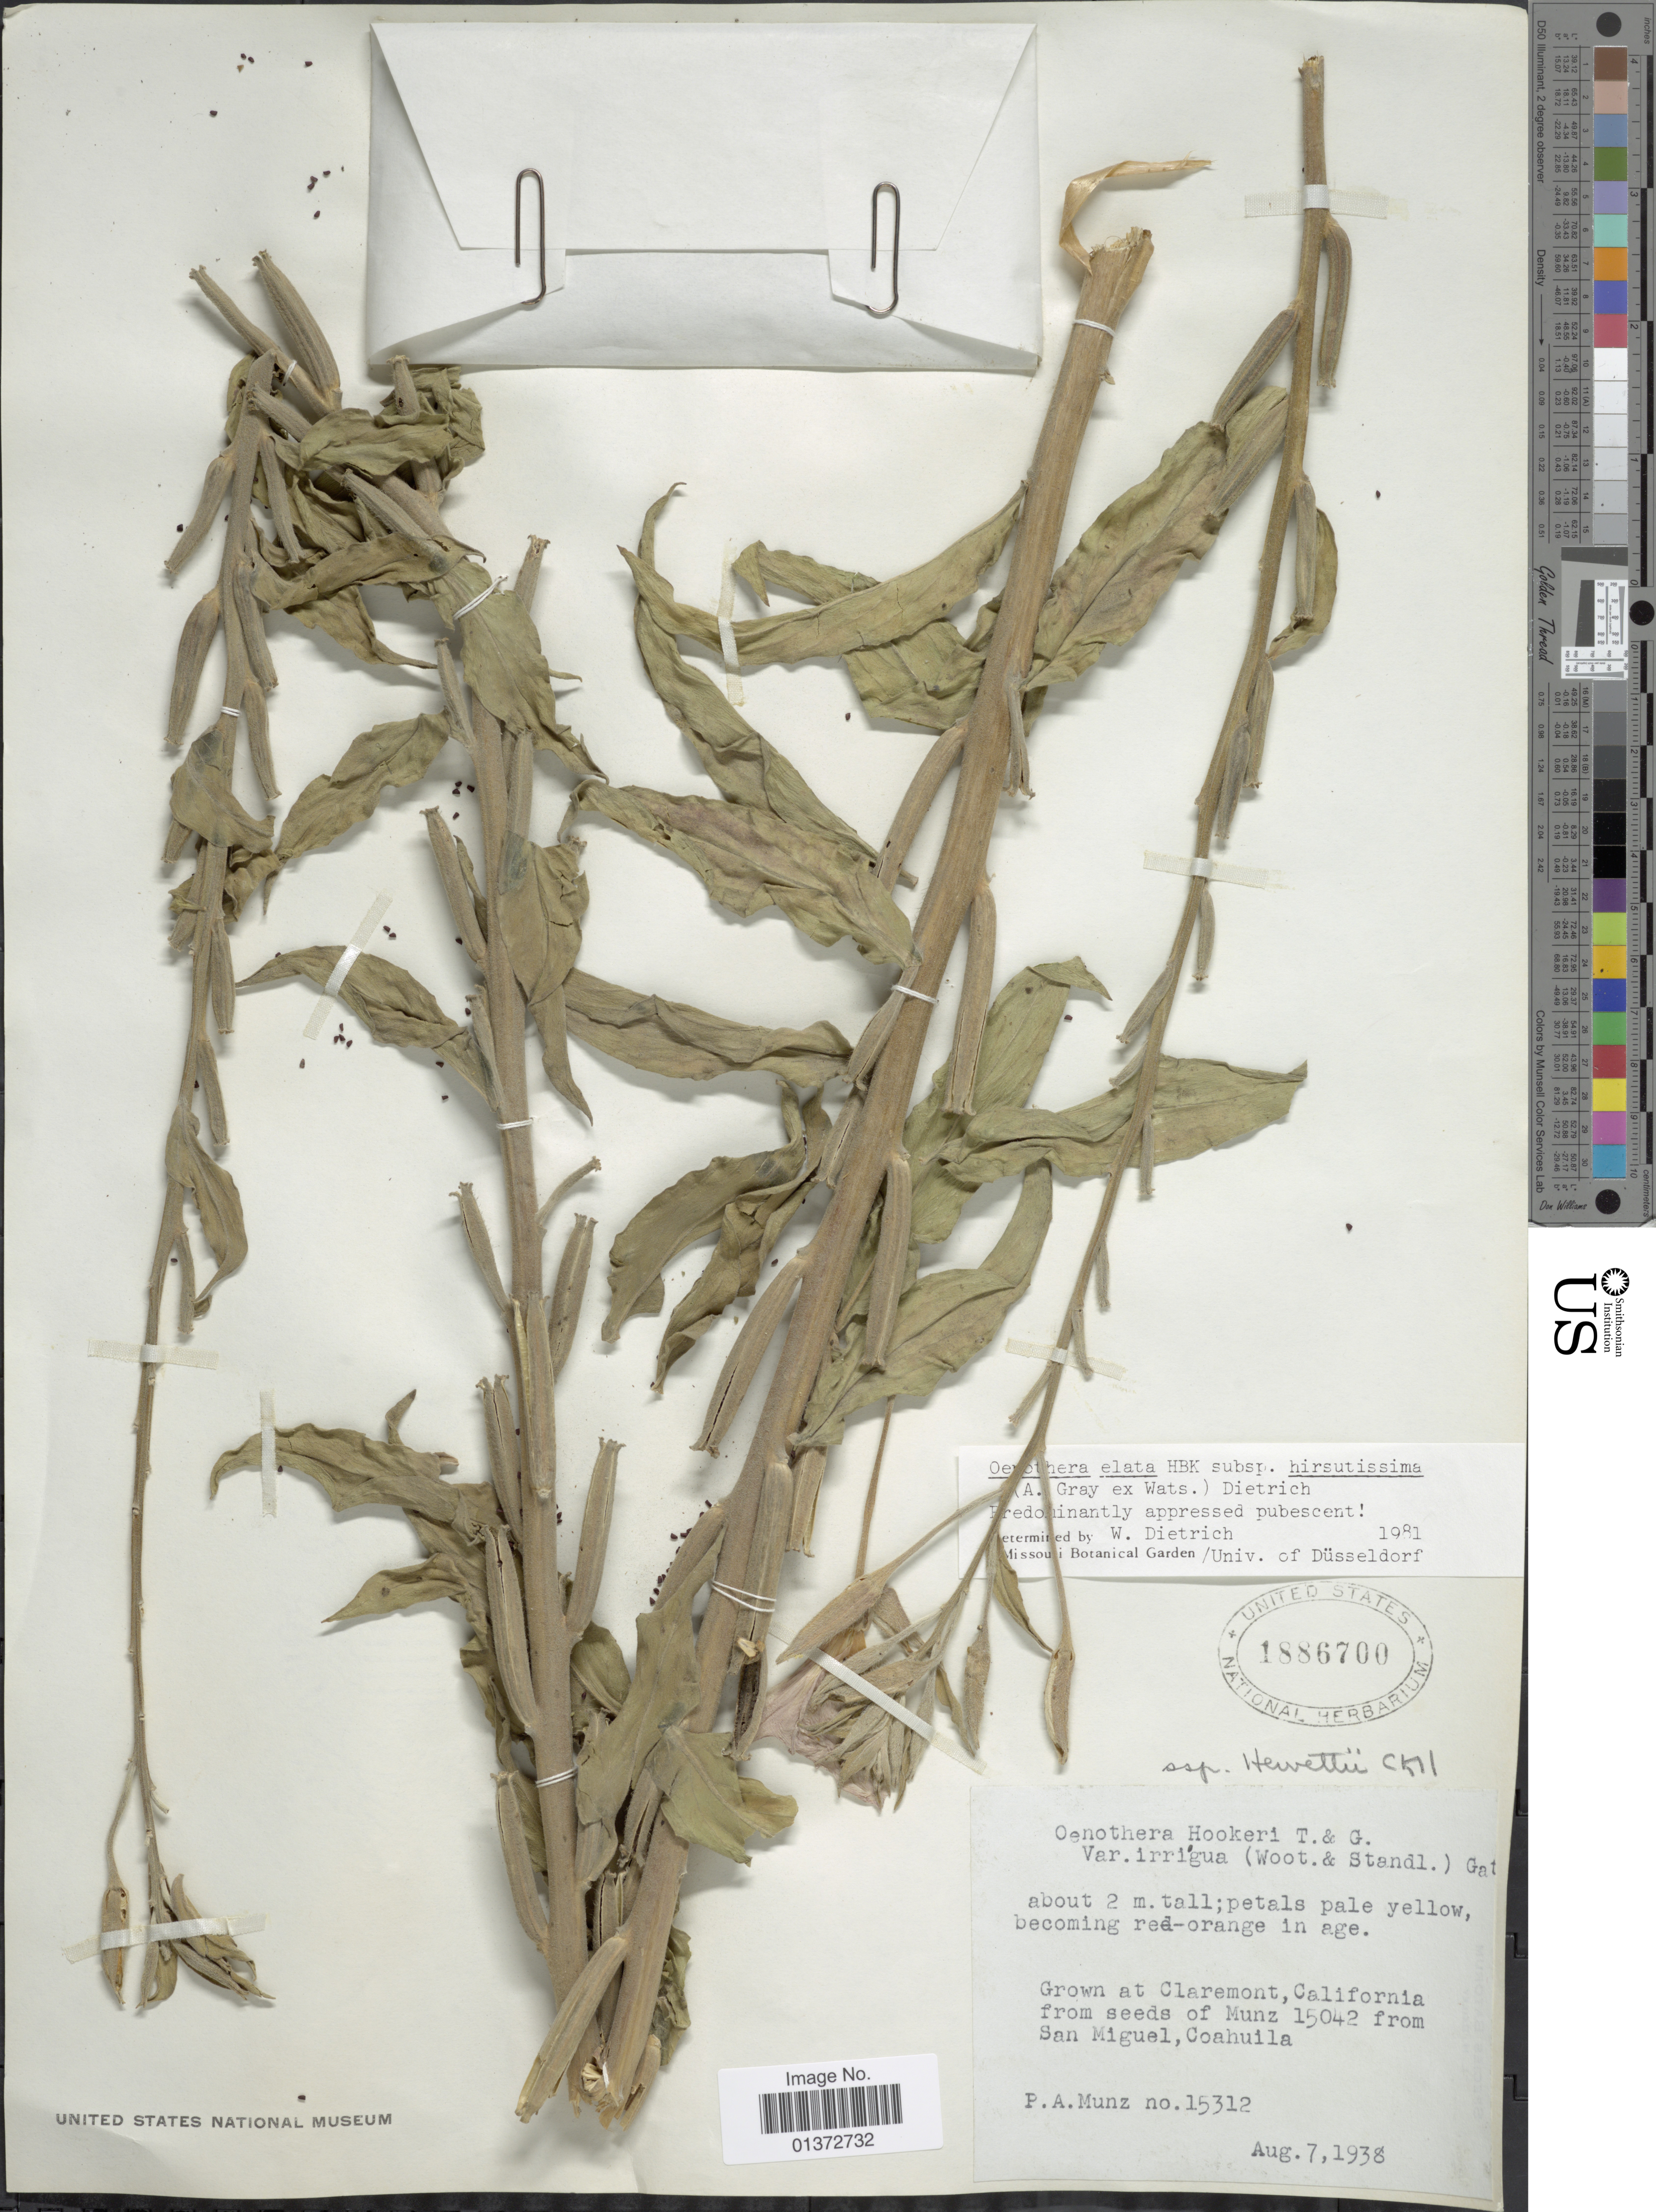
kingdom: Plantae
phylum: Tracheophyta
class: Magnoliopsida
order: Myrtales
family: Onagraceae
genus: Oenothera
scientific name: Oenothera elata subsp. hirsutissima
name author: (A. Gray ex S. Watson) W. Dietr.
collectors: P. A. Munz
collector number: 15312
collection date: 1938-08-07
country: United States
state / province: California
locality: Claremont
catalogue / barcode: US 1886700